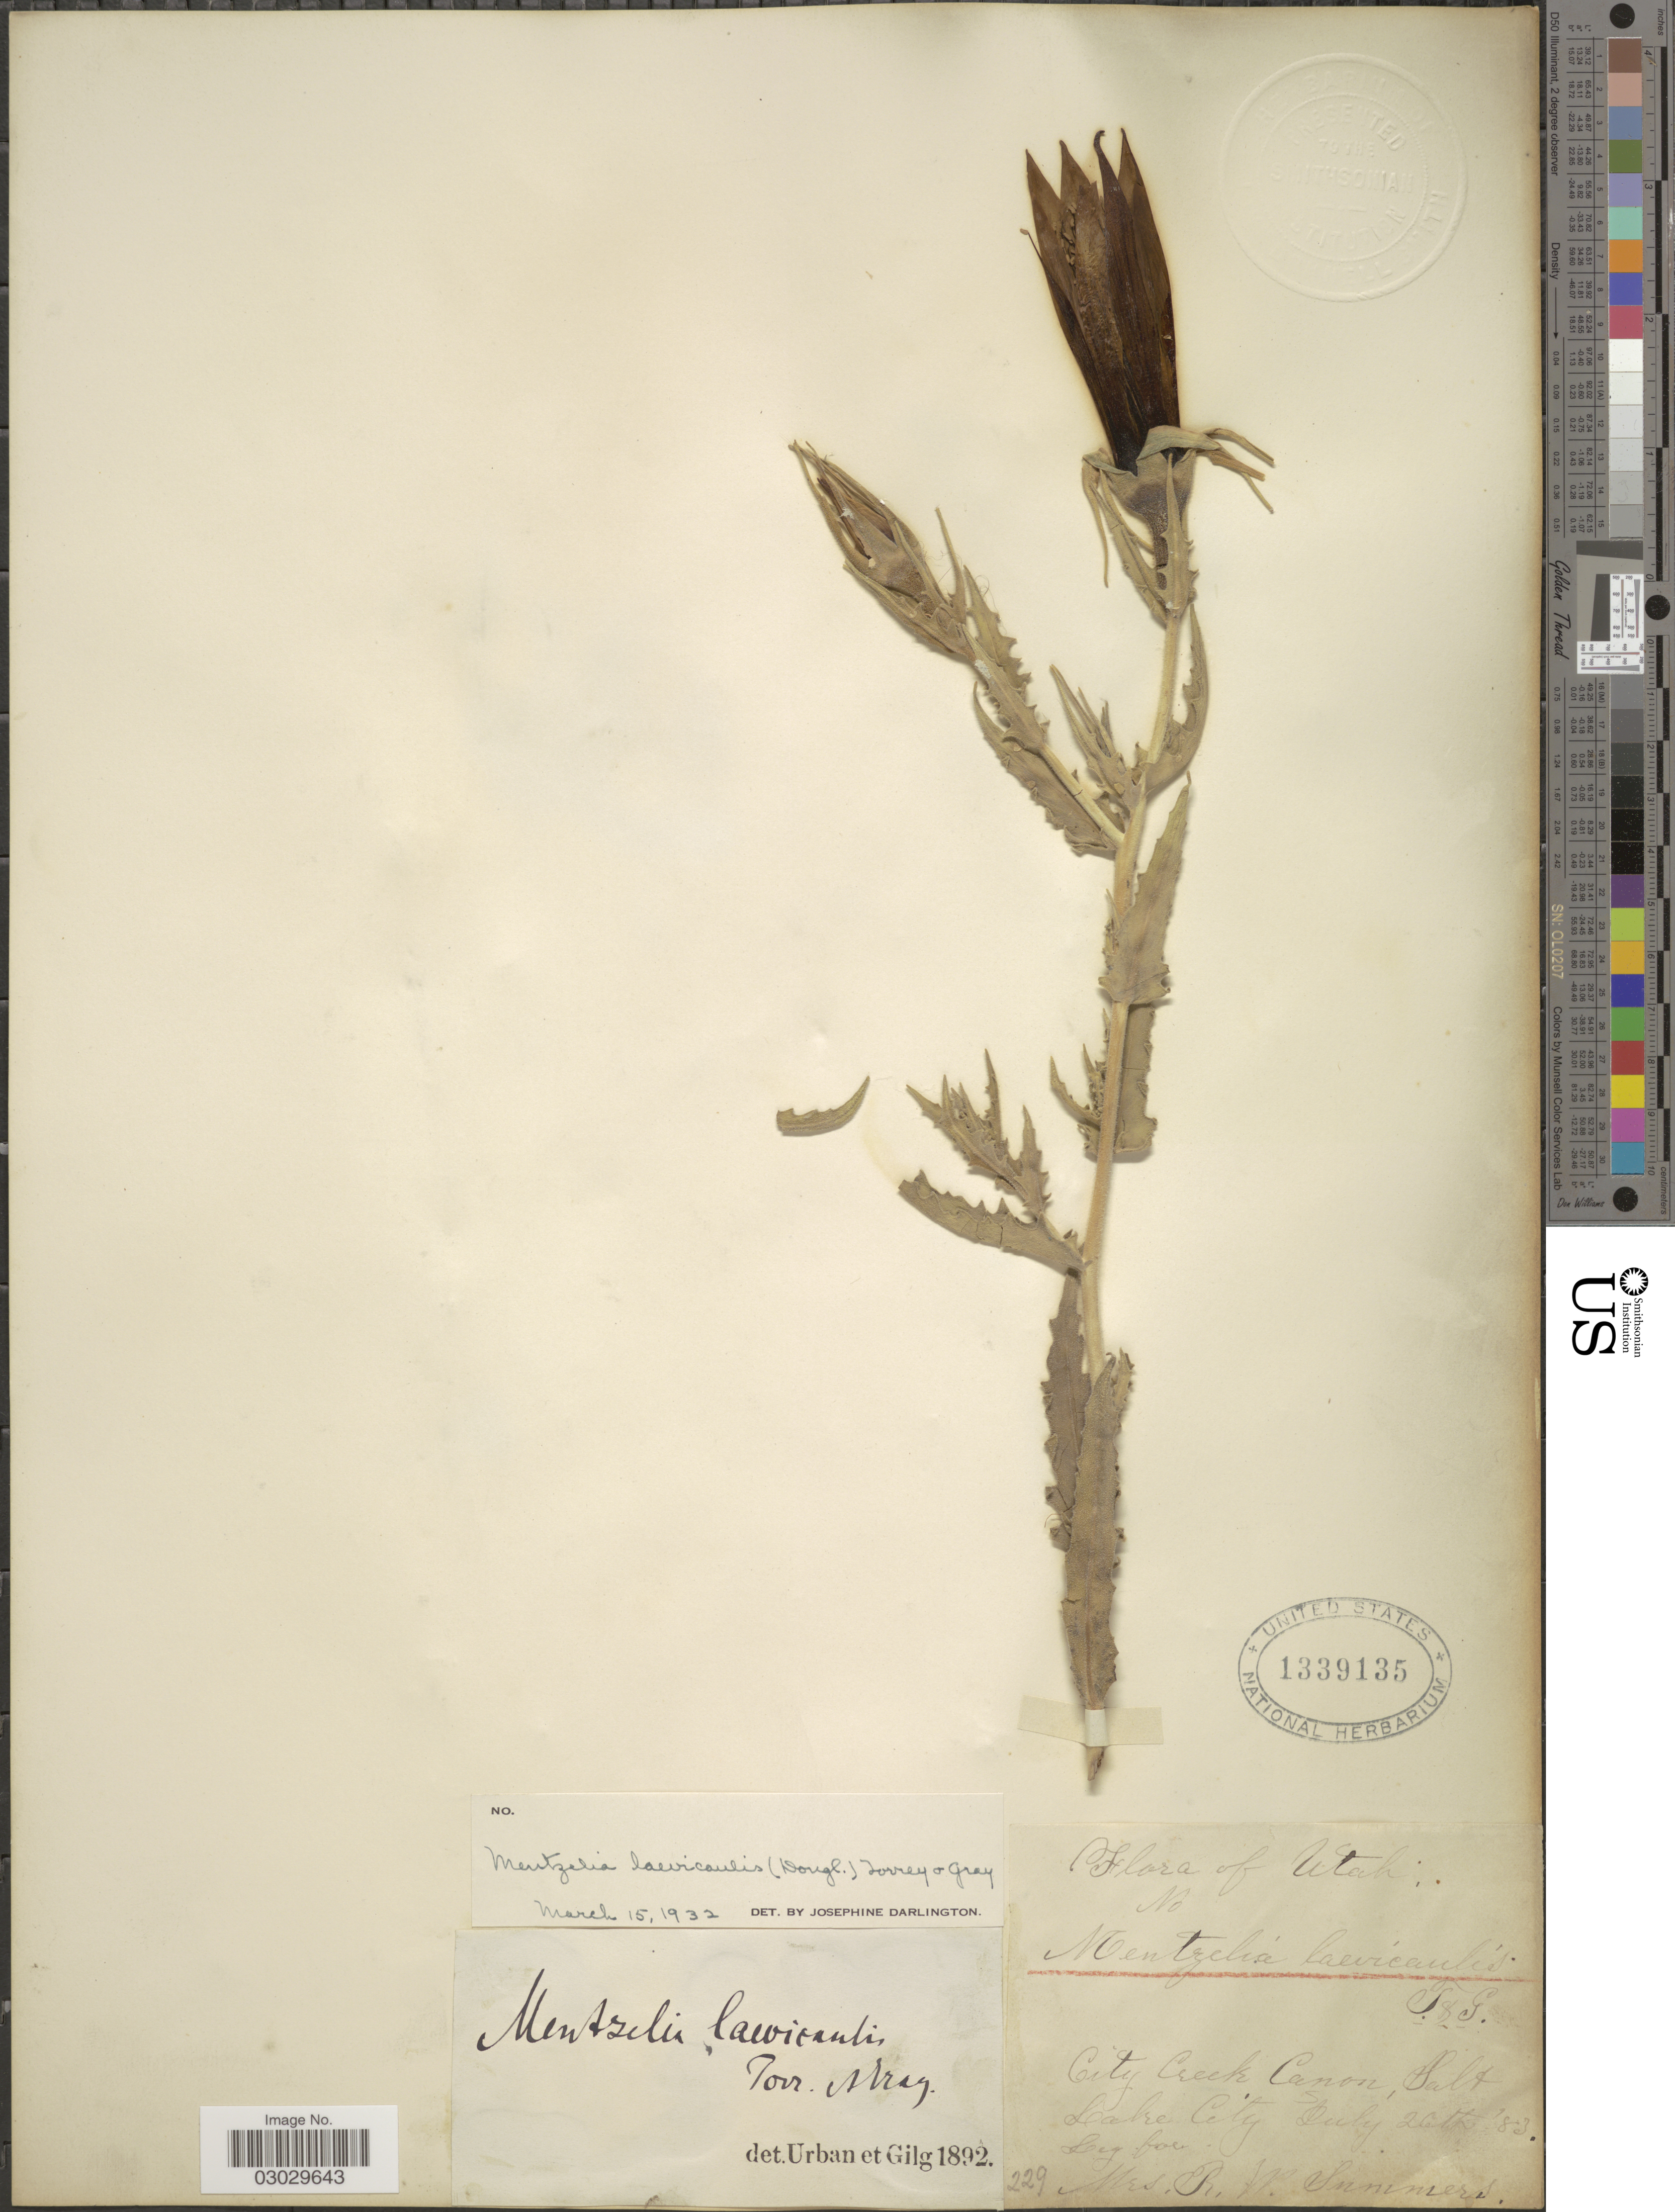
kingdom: Plantae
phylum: Tracheophyta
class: Magnoliopsida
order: Cornales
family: Loasaceae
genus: Mentzelia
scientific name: Mentzelia laevicaulis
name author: (Douglas ex Hook.) Torr. & A. Gray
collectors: R. Summers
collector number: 229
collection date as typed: Transcribed d/m/y: 20/7/83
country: United States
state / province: Utah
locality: City Creek Canon, Salt Lake City.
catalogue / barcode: US 1339135